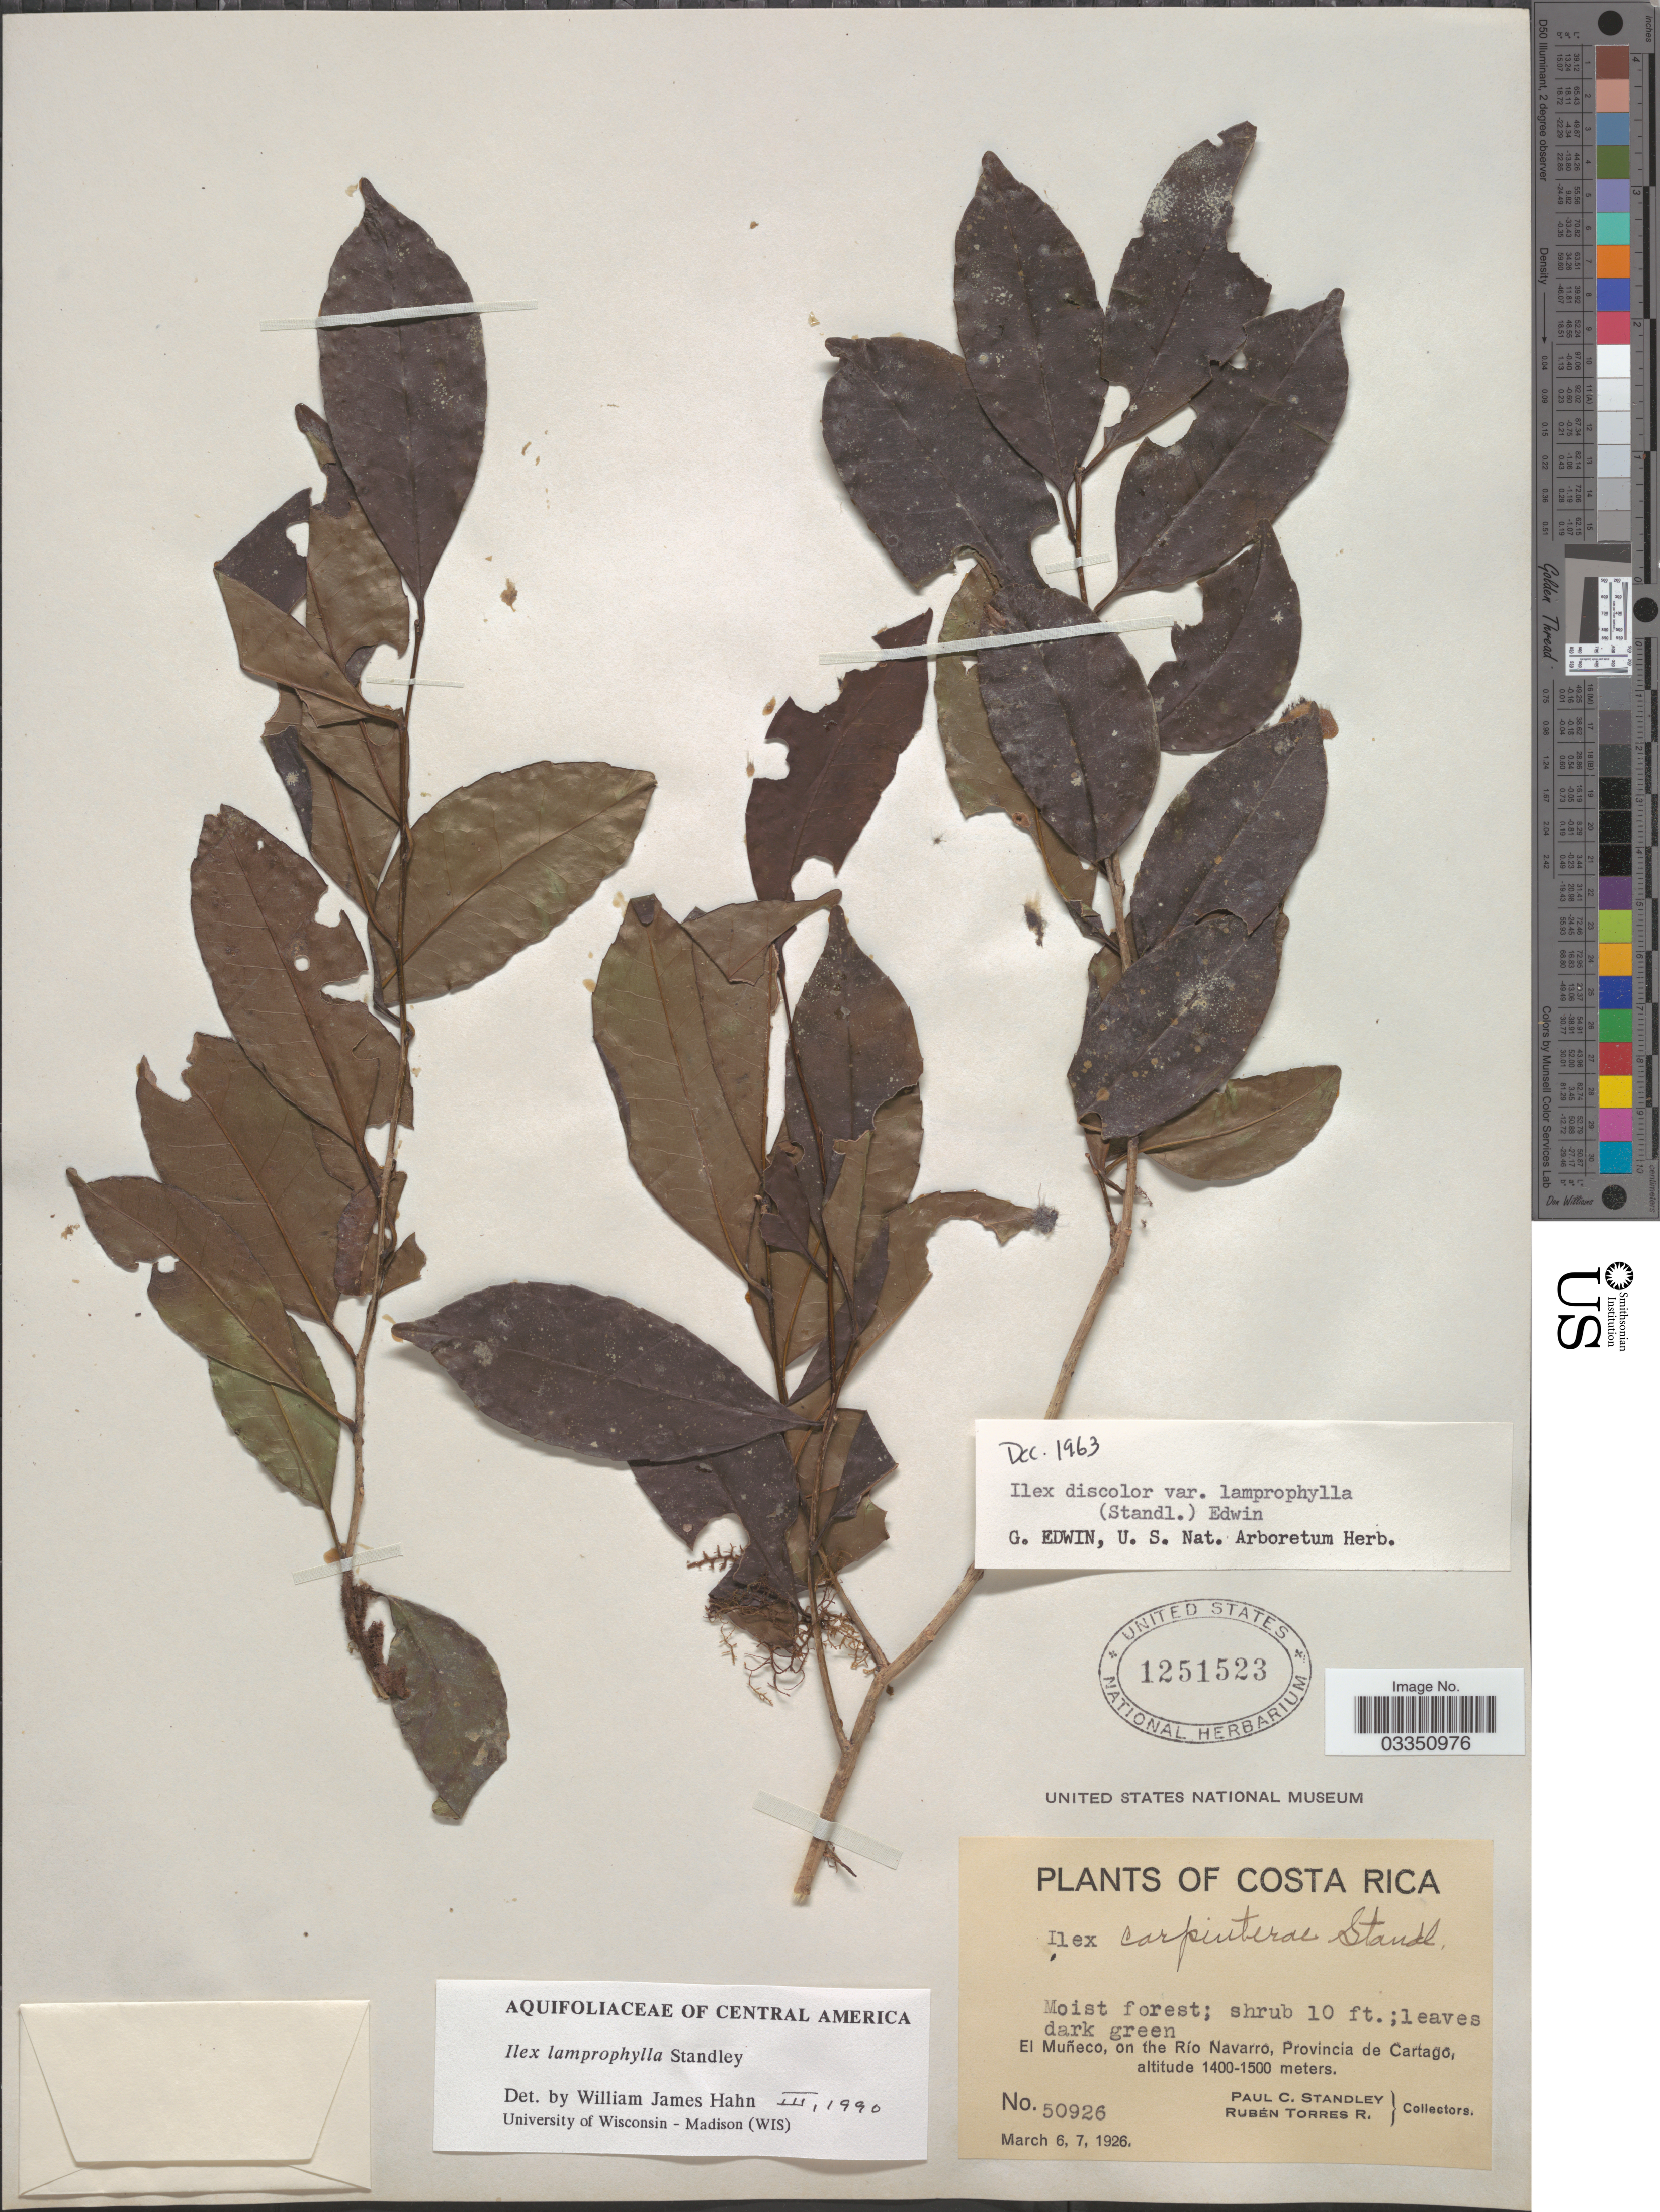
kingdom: Plantae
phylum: Tracheophyta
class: Magnoliopsida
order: Aquifoliales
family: Aquifoliaceae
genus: Ilex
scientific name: Ilex lamprophylla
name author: Standl.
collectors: P. C. Standley & R. Torres Rojas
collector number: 50926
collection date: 1926-03-06/1926-03-07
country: Costa Rica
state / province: Cartago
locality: El Muñeco, on the Río Navarro.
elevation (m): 1400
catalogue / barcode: US 1251523